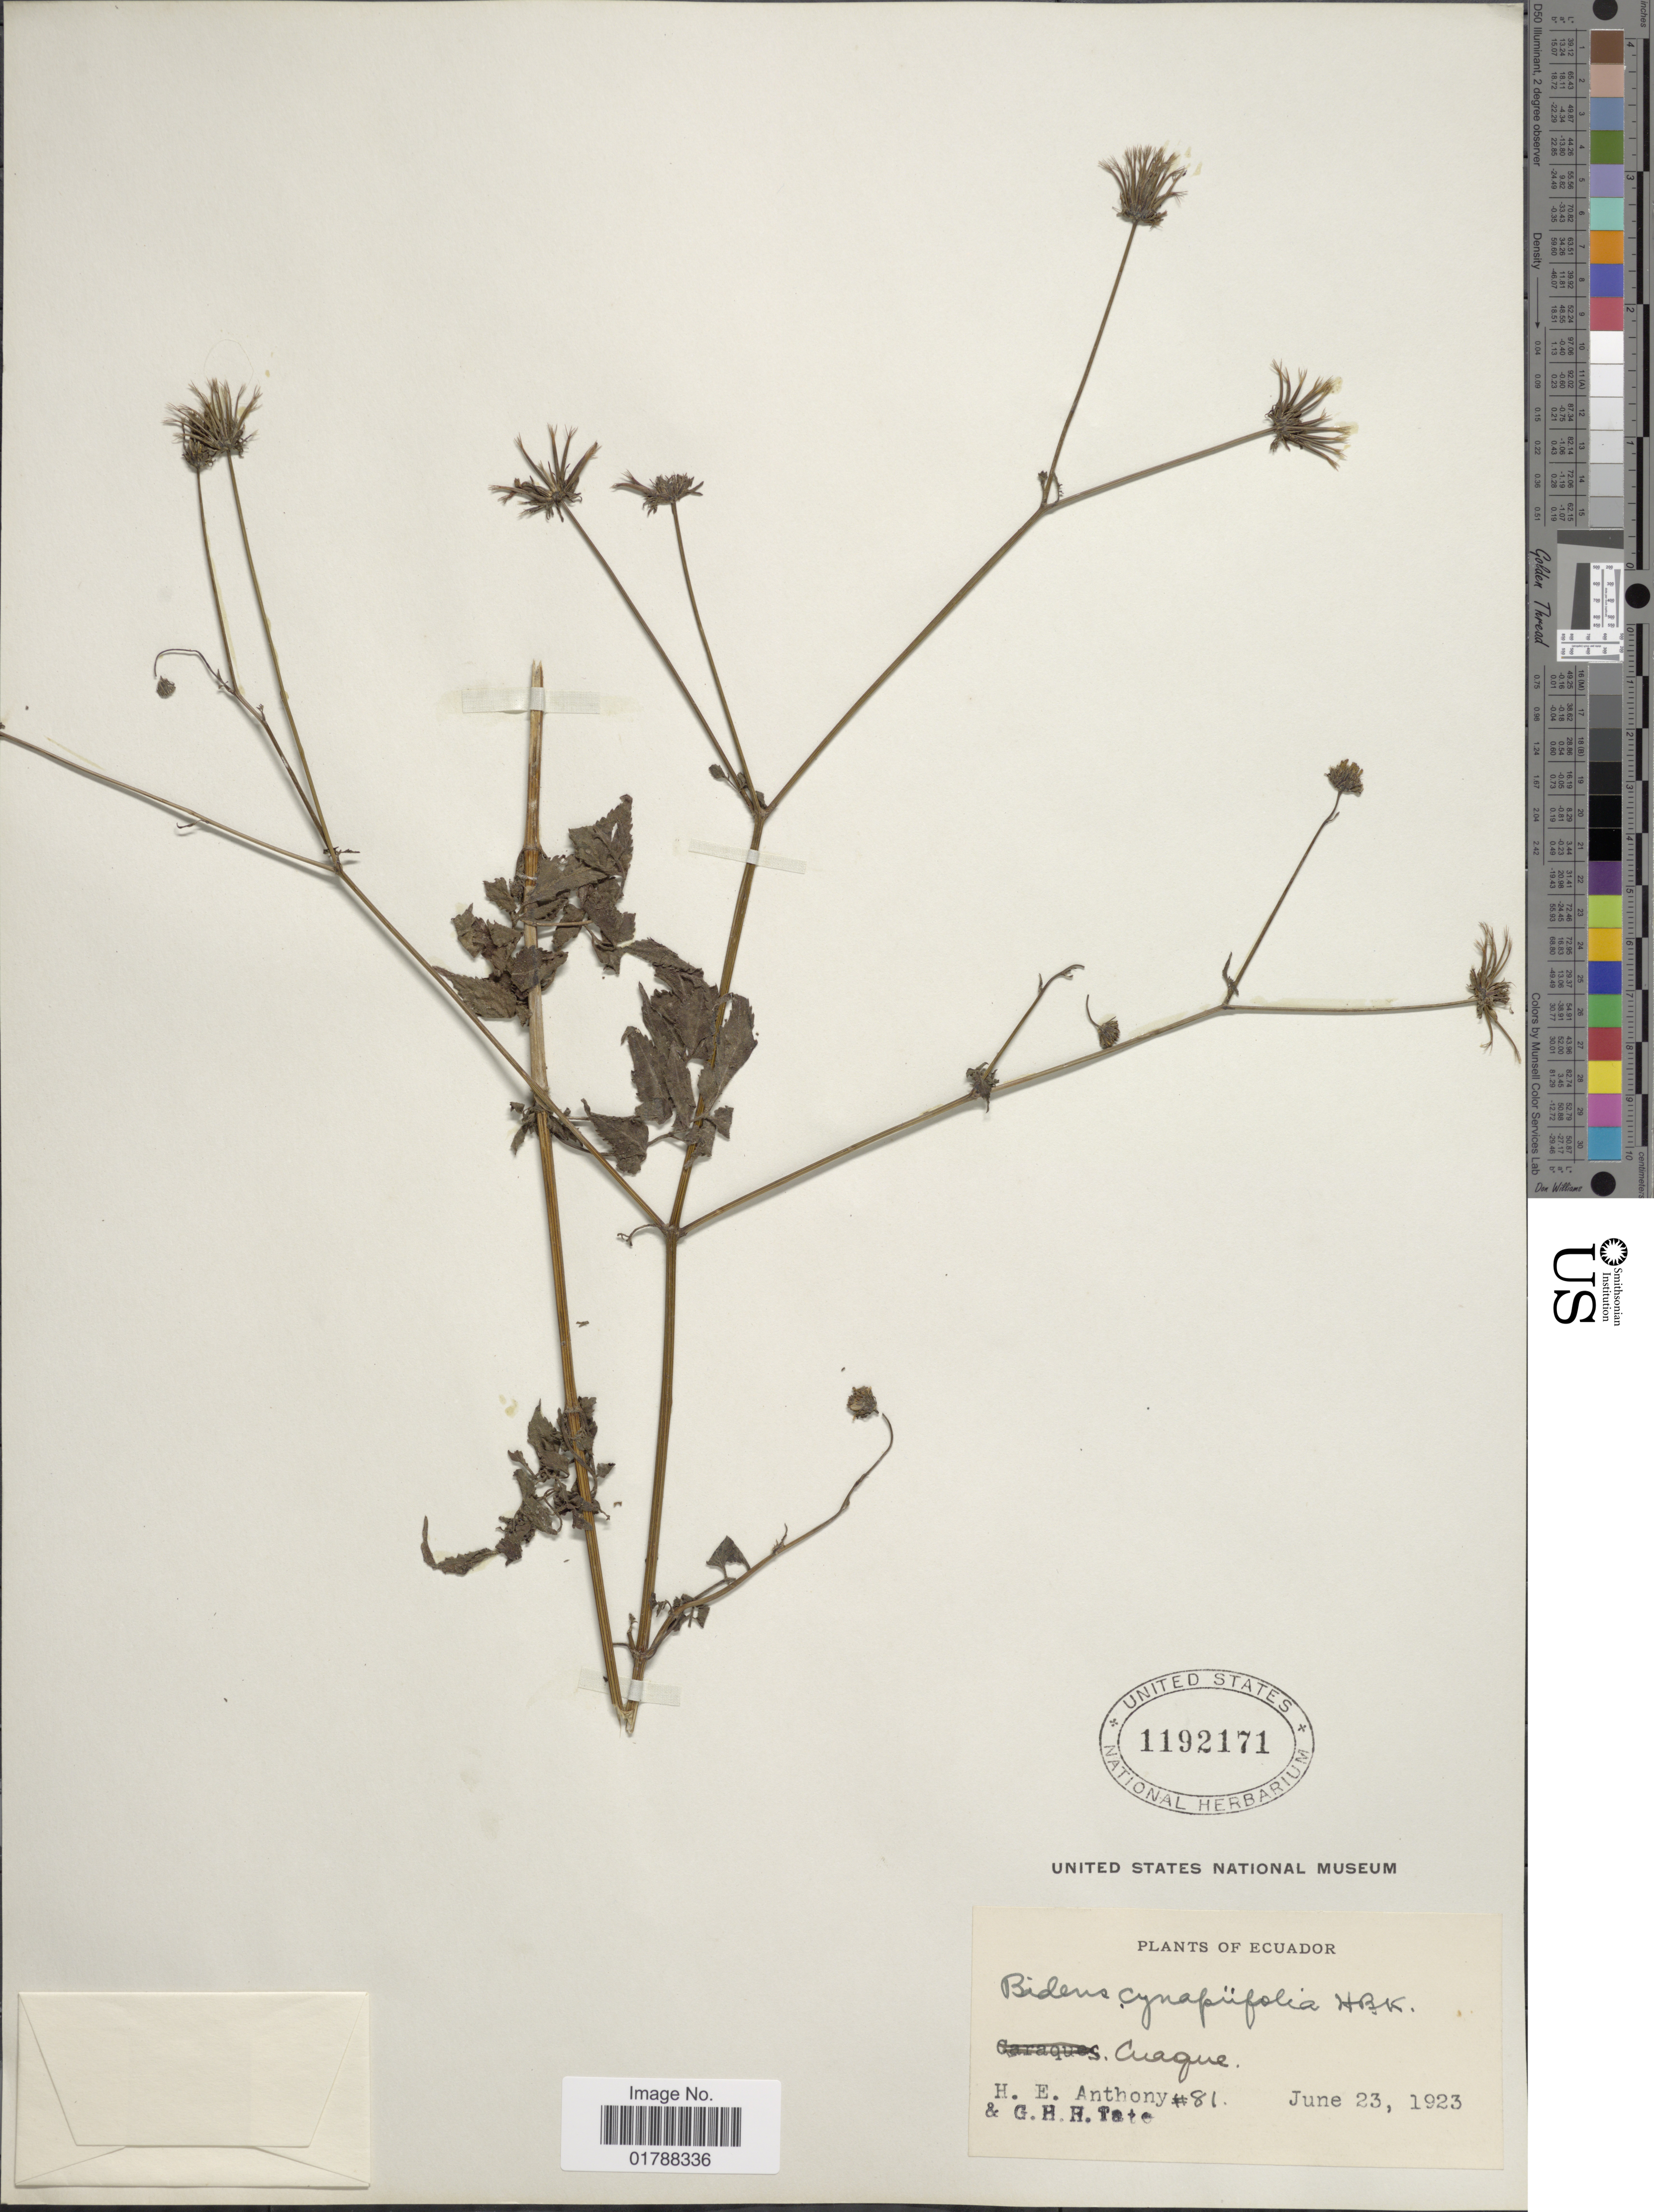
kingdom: Plantae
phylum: Tracheophyta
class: Magnoliopsida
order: Asterales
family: Asteraceae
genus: Bidens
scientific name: Bidens cynapiifolia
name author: Kunth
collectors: H. E. Anthony & G. H. H.Tate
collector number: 81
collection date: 1923-06-23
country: Ecuador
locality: Cuaque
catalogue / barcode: US 1192171